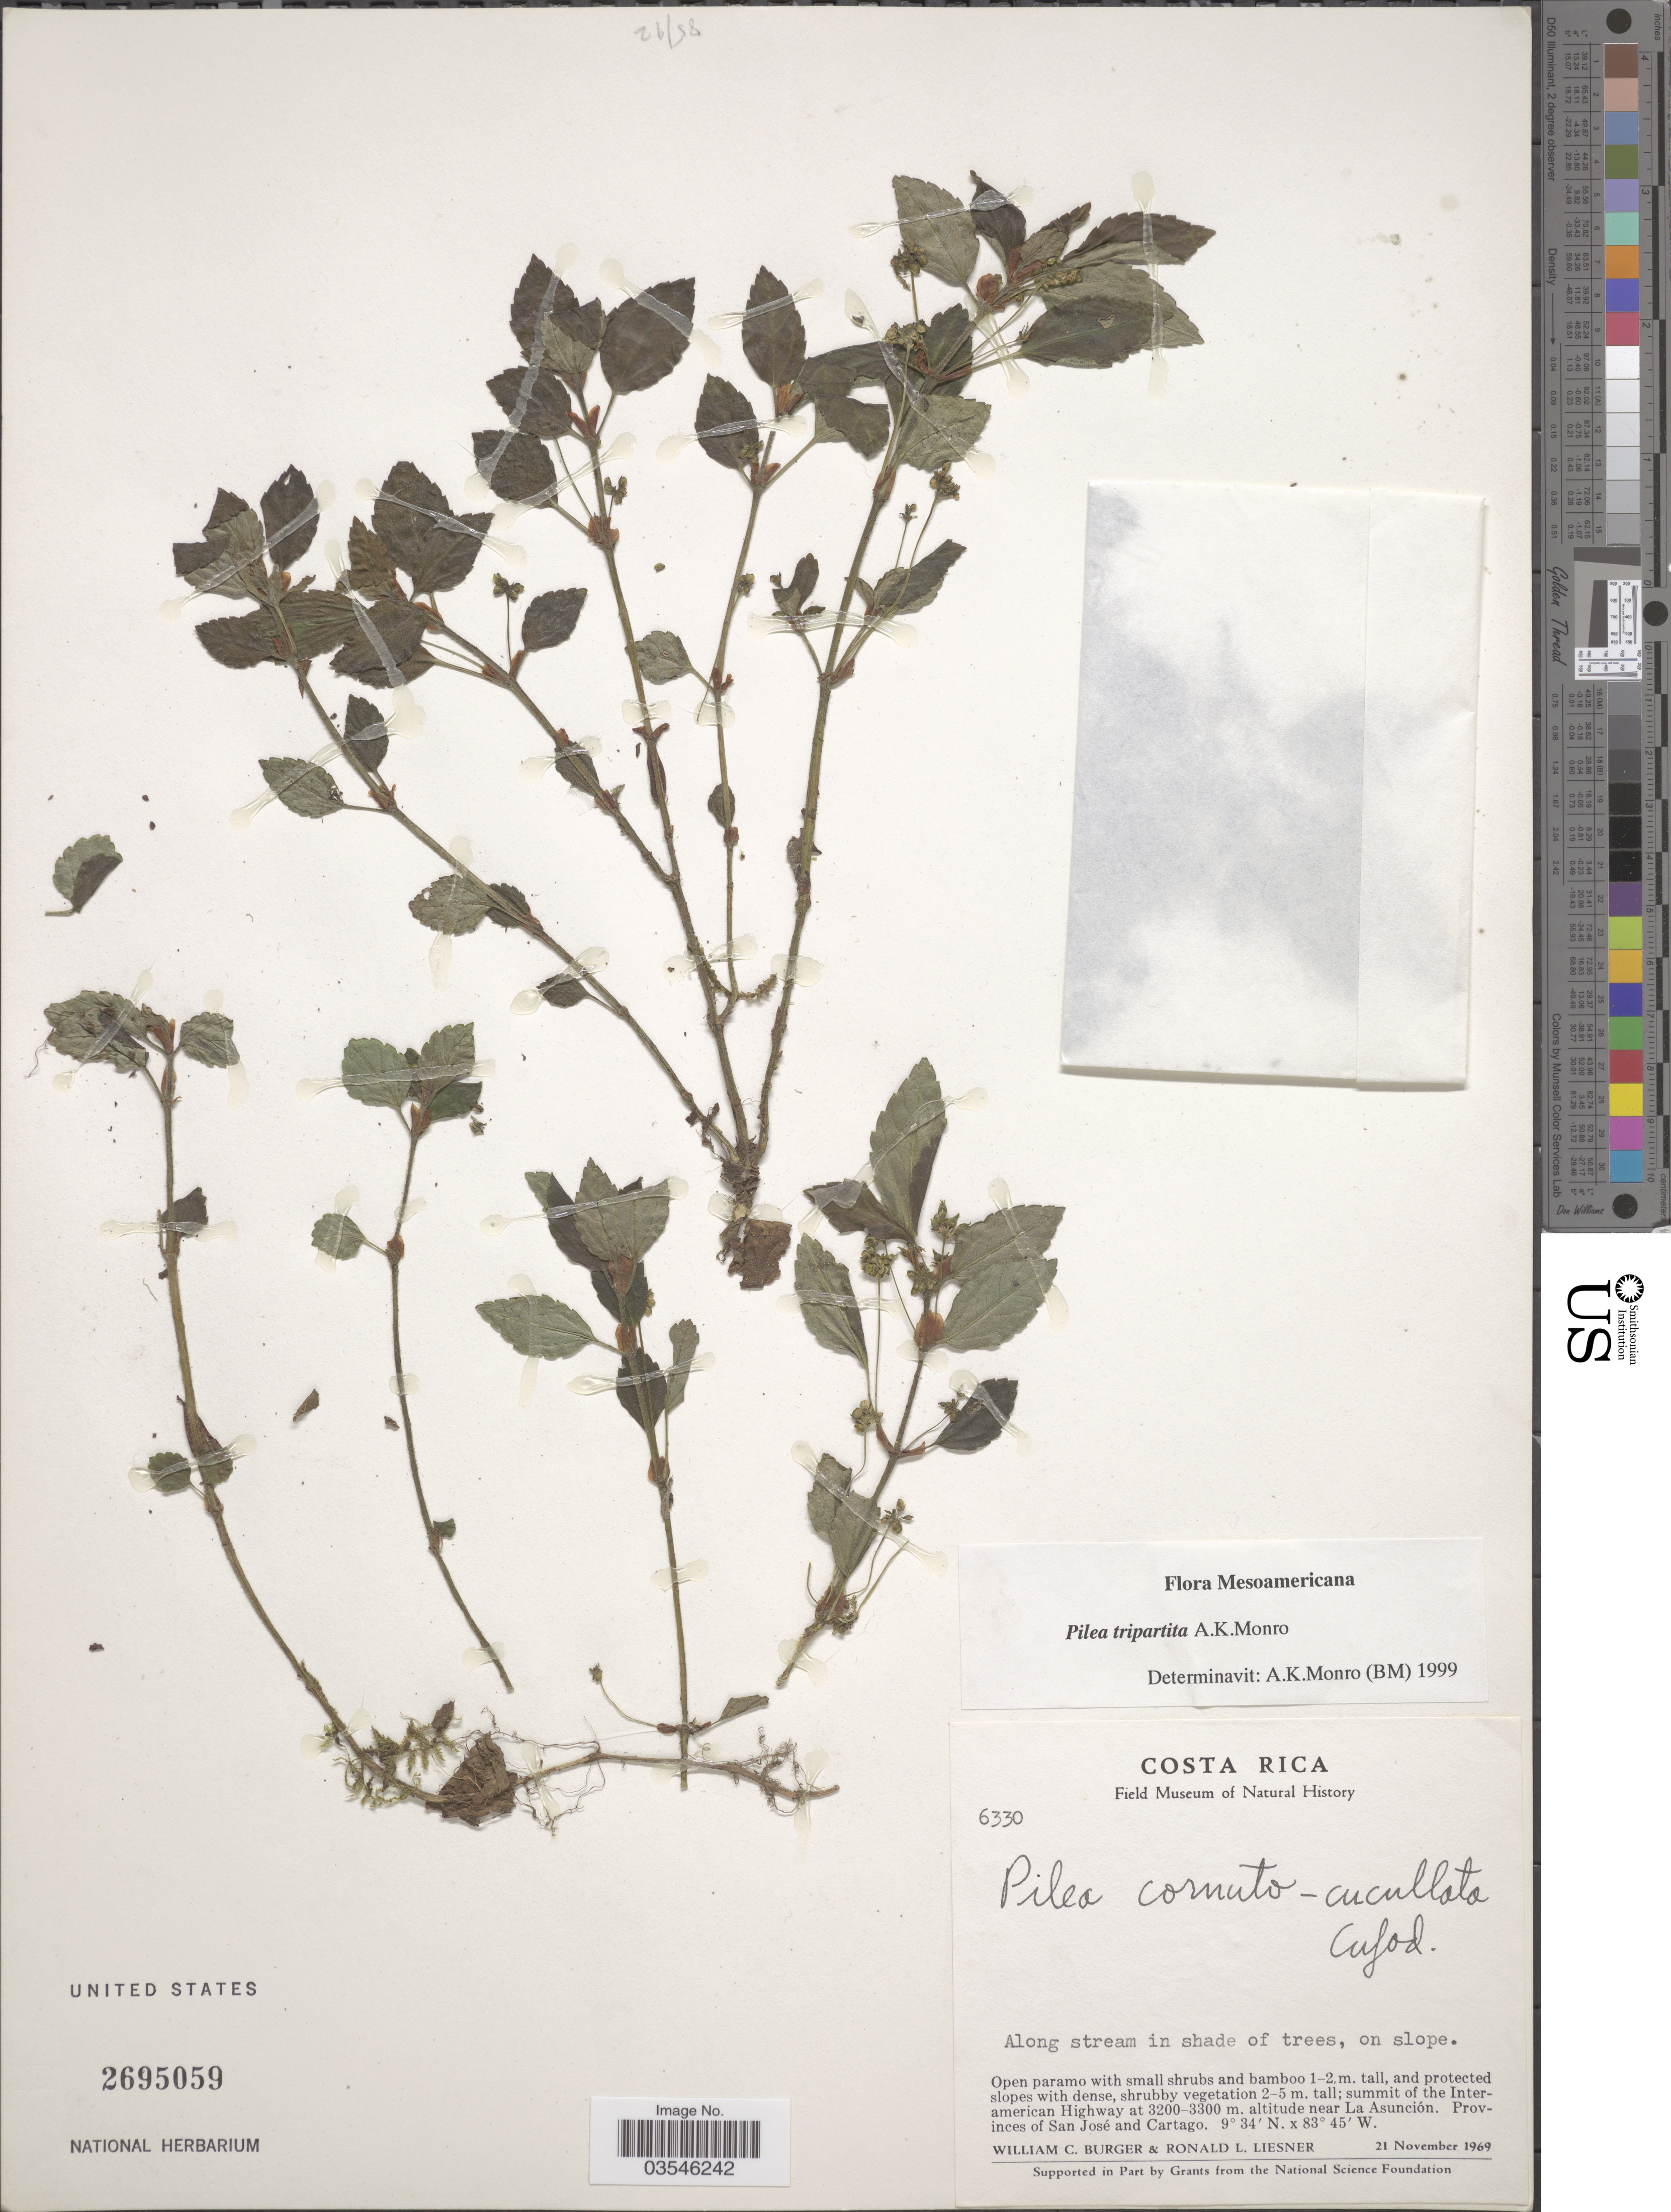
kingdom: Plantae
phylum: Tracheophyta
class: Magnoliopsida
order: Rosales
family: Urticaceae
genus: Pilea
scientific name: Pilea tripartita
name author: A. K. Monro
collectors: W. Burger & R. L. Liesner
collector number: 6330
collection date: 1969-11-21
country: Costa Rica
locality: Summit of the Inter-american Highway near La Asunción. Provinces of San José and Cartago.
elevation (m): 3200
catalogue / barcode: US 2695059